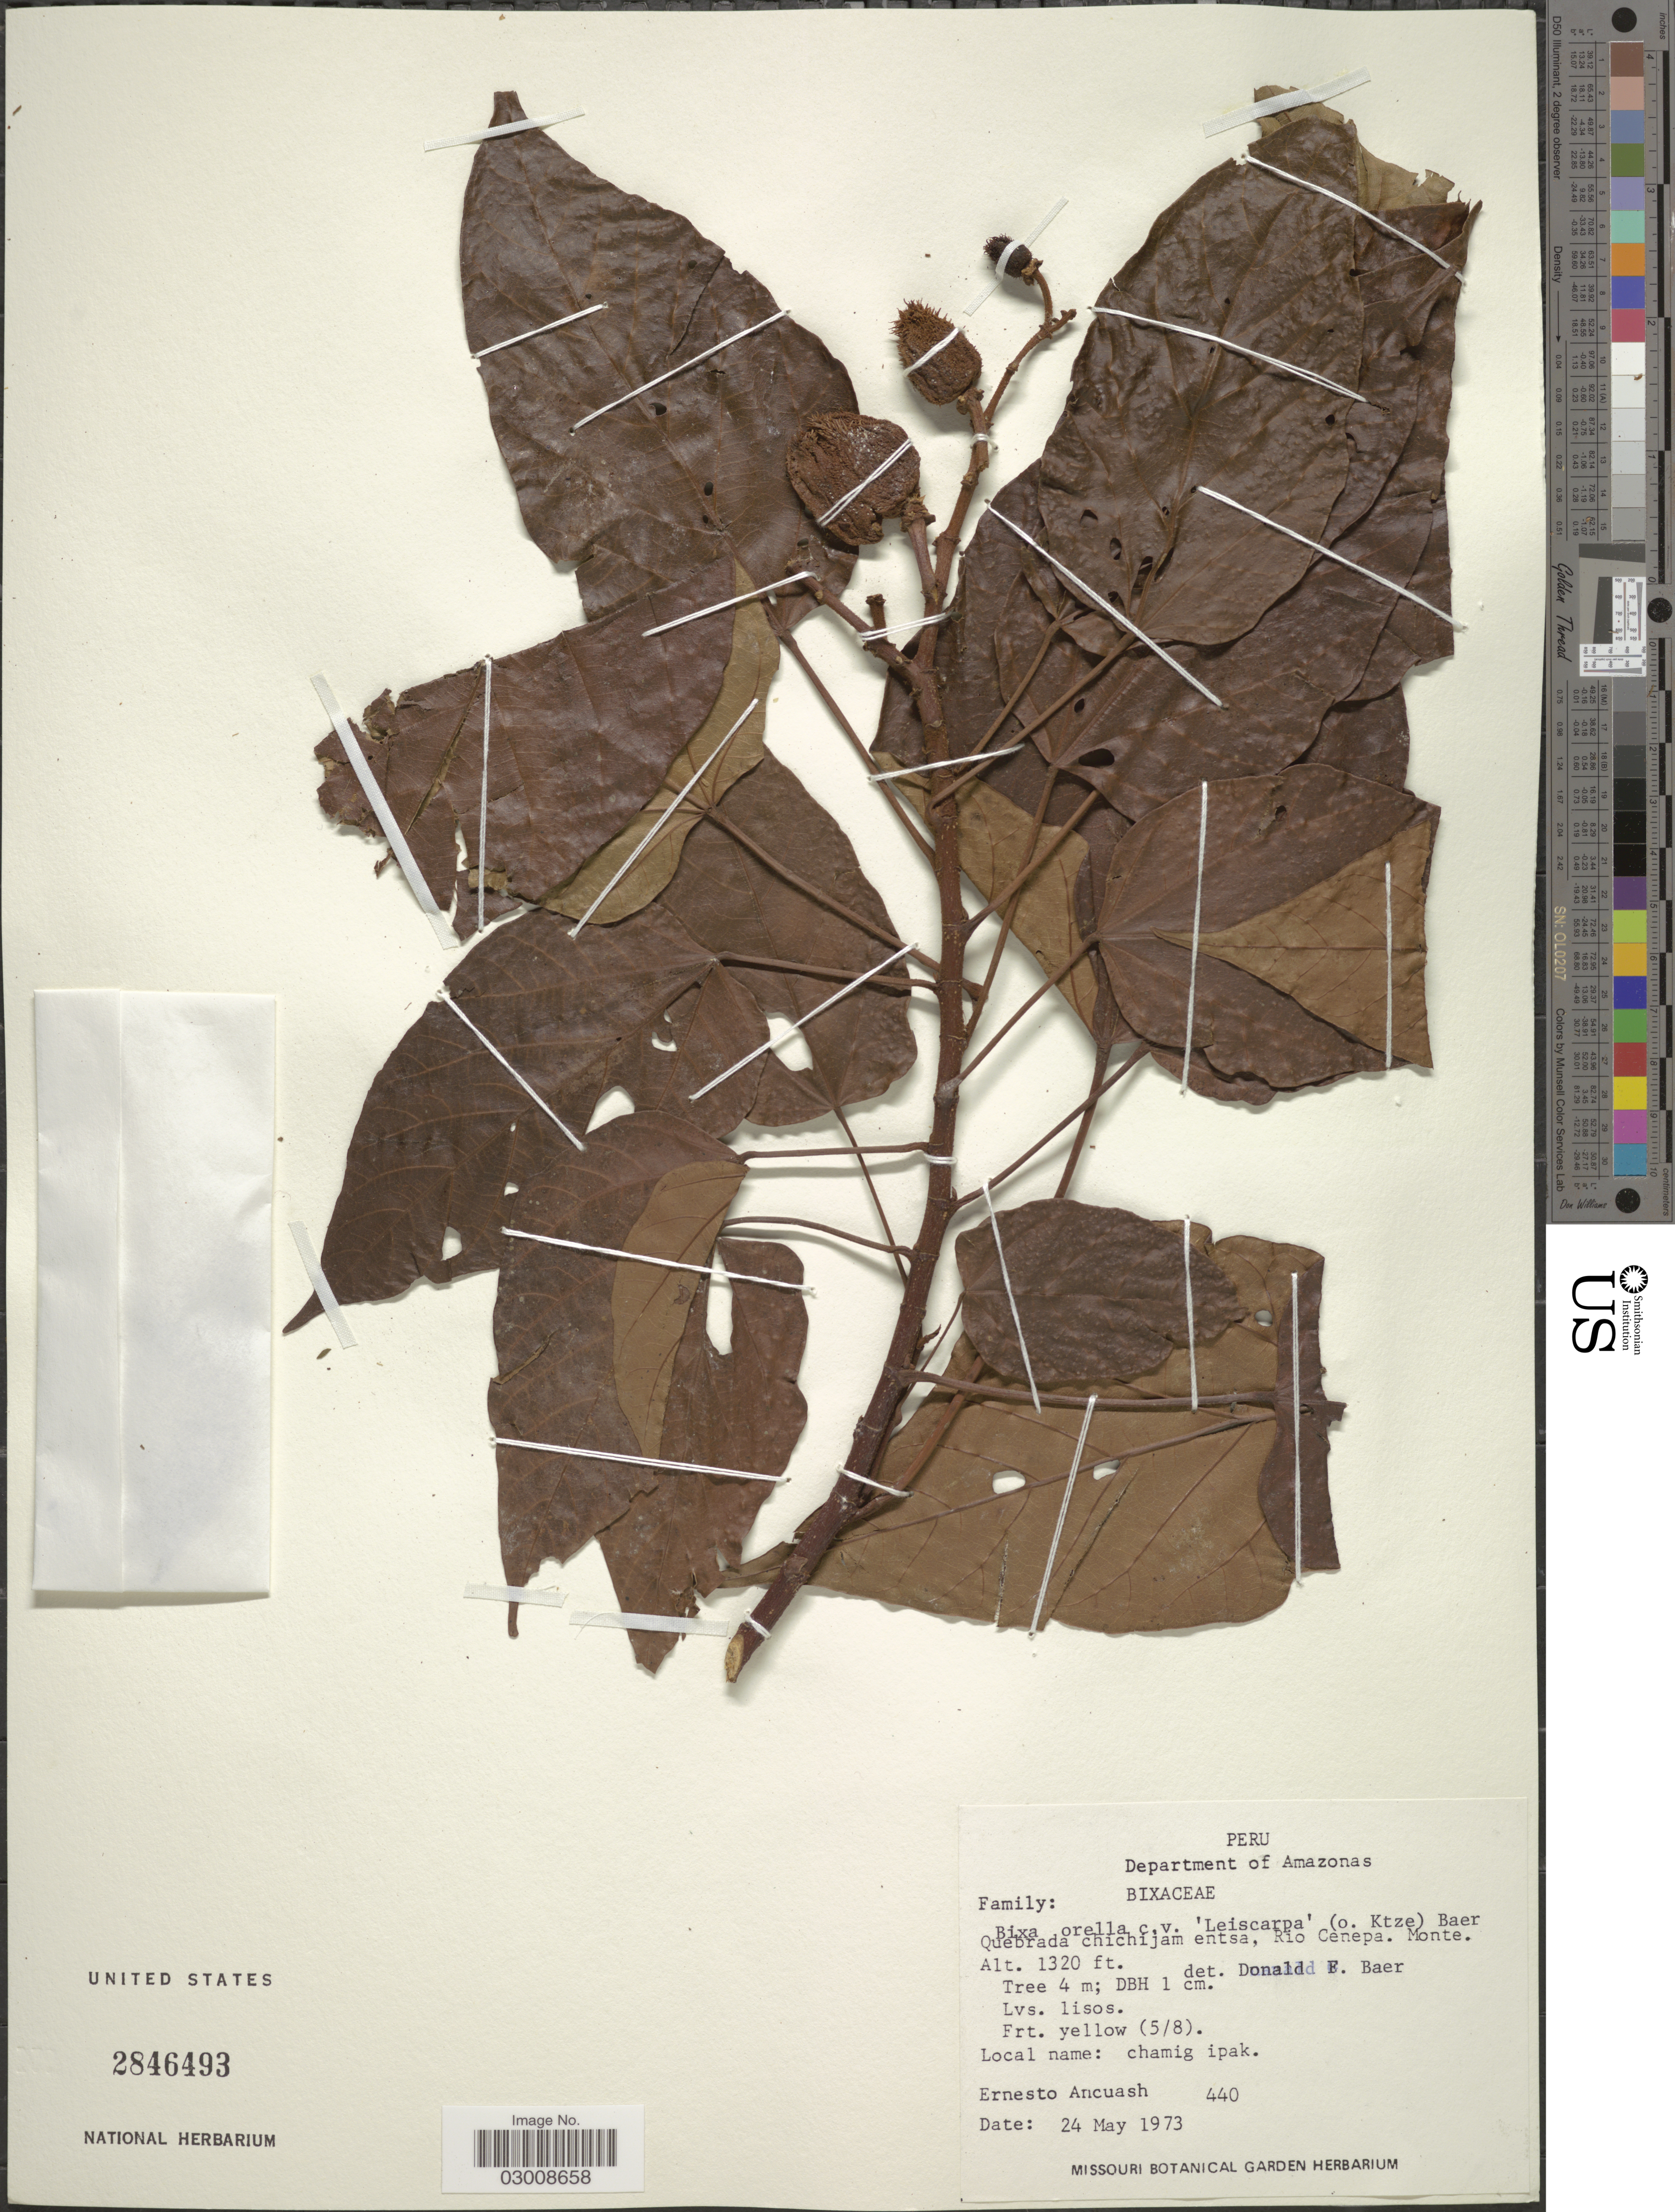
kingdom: Plantae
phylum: Tracheophyta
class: Magnoliopsida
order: Malvales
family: Bixaceae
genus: Bixa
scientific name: Bixa orellana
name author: L.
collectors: E. Ancuash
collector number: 440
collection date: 1973-05-24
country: Peru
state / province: Amazonas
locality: Department of Amazonas, Quebrada chichijam entsa, Rio Cenepa, Monte.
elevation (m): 402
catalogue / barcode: US 2846493